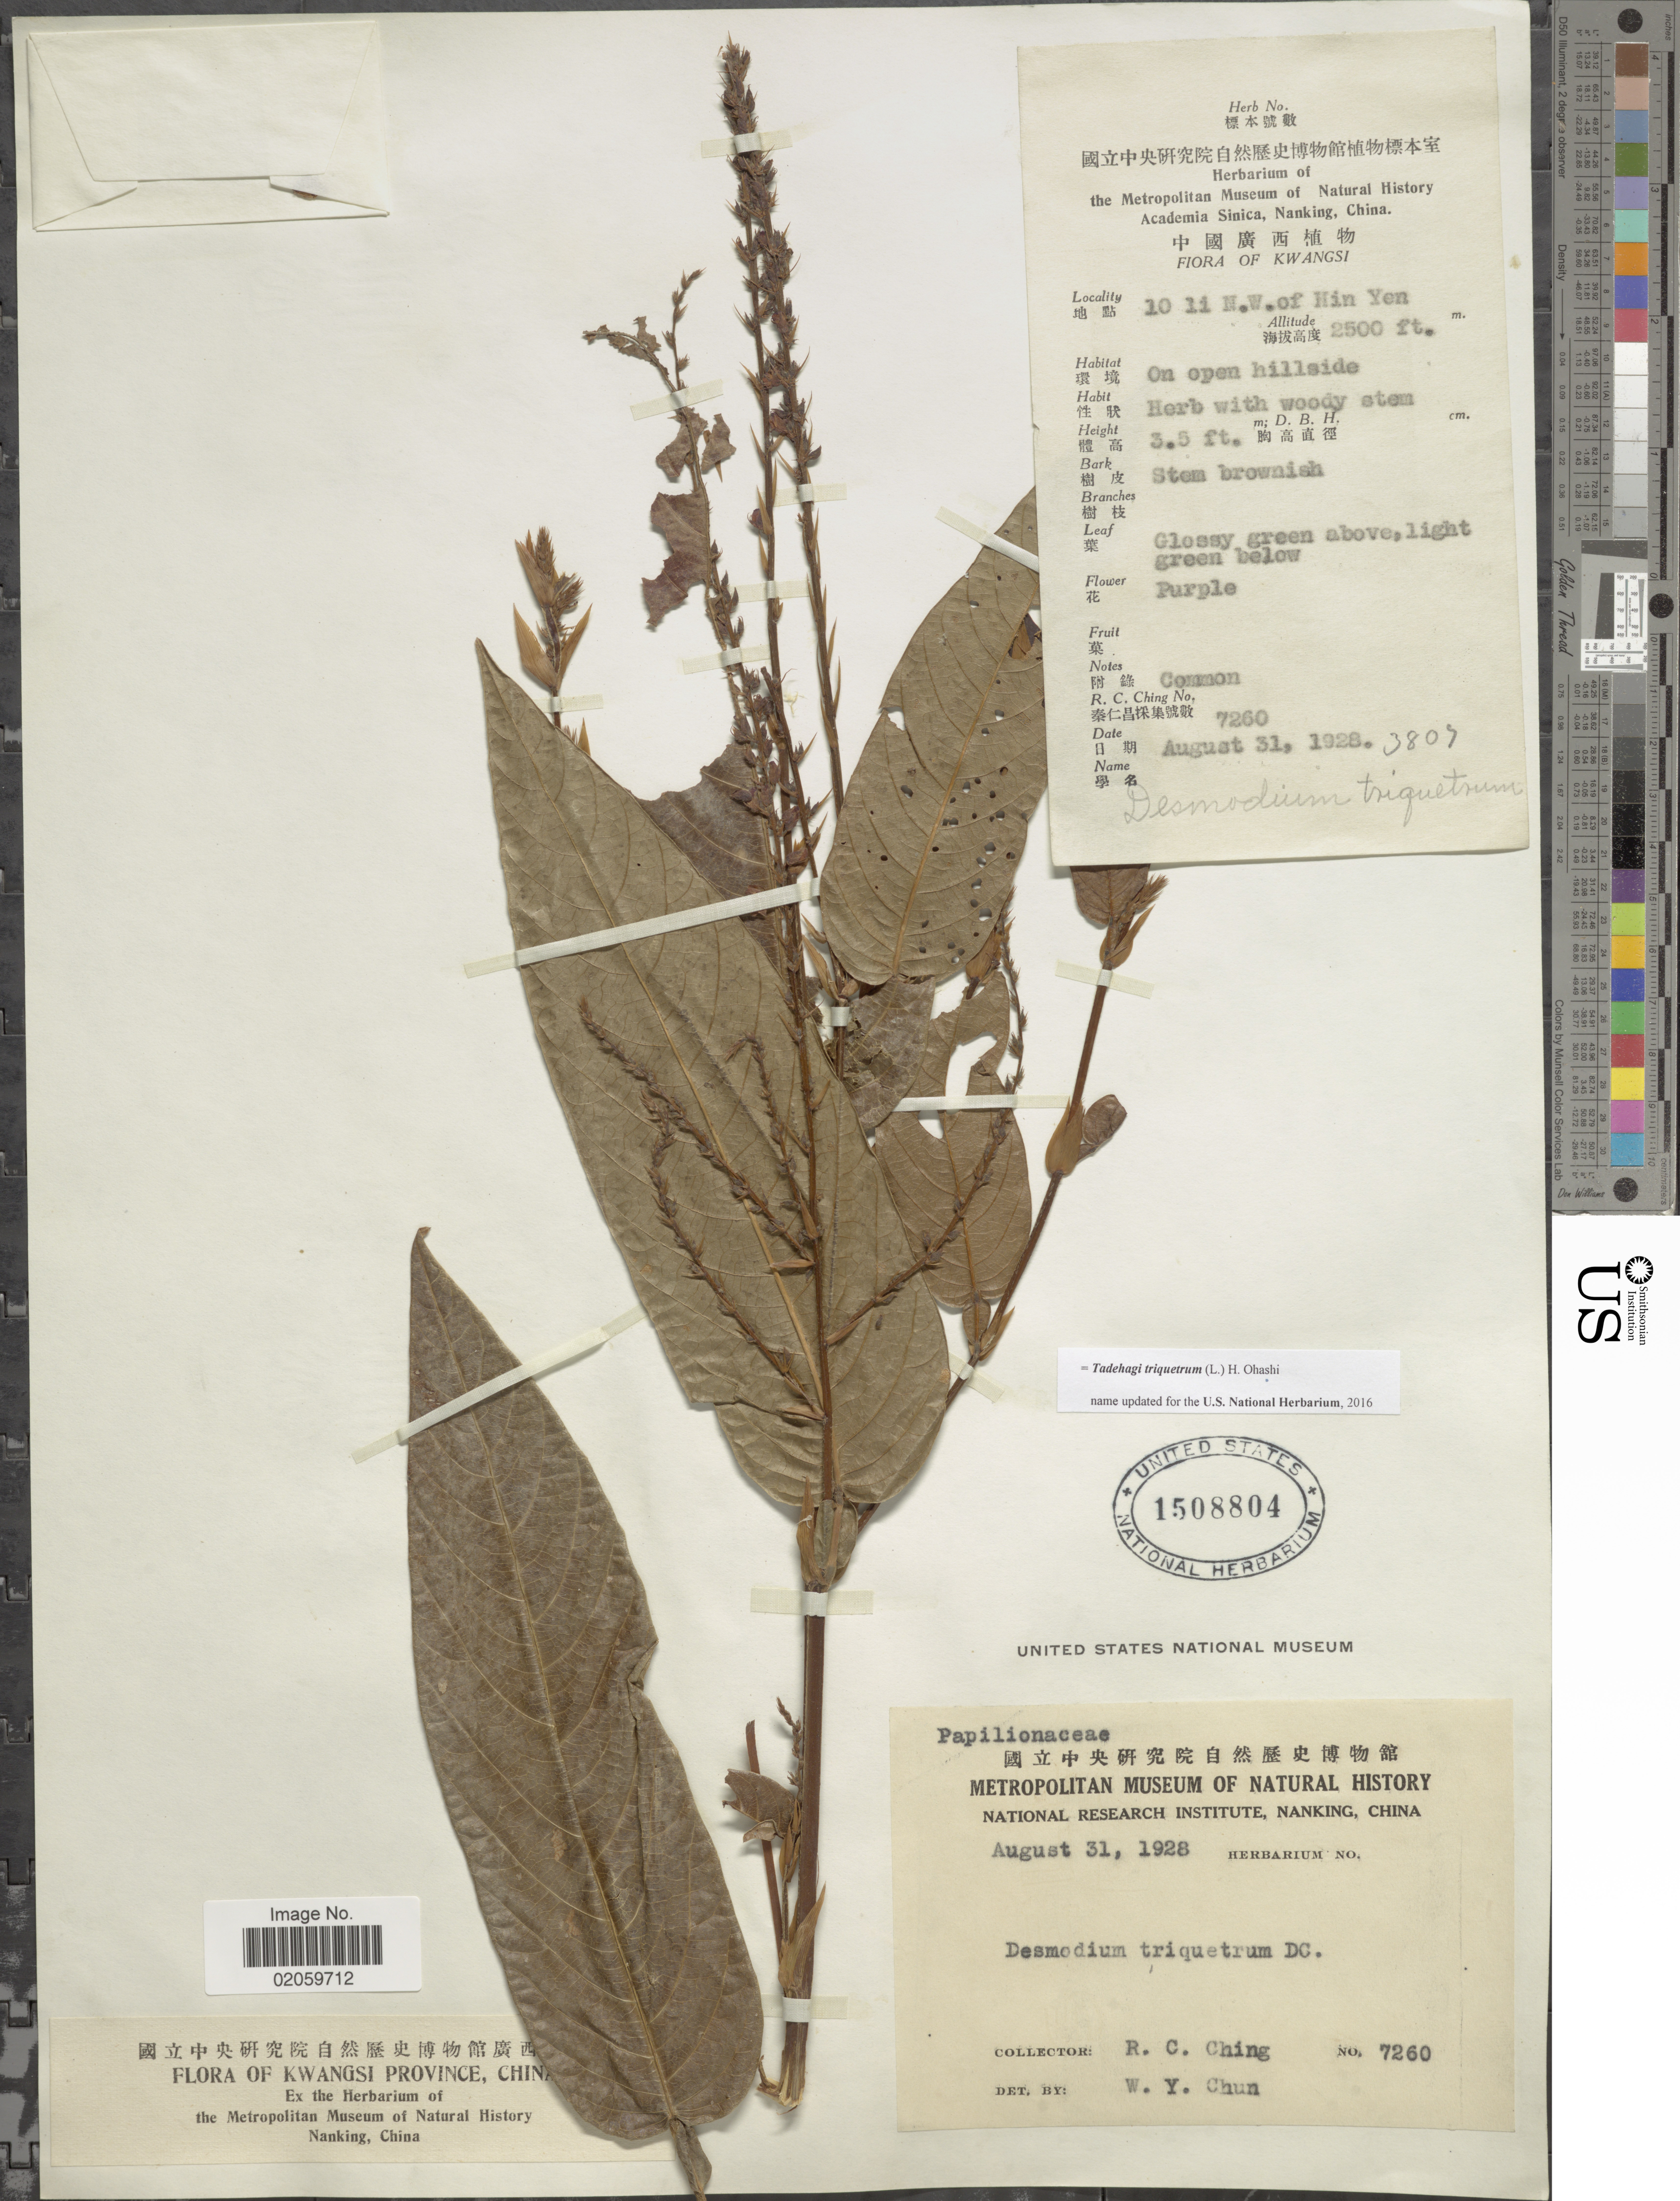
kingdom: Plantae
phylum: Tracheophyta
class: Magnoliopsida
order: Fabales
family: Fabaceae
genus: Tadehagi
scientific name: Tadehagi triquetrum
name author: (L.) H. Ohashi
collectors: R. C. Ching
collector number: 7260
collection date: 1928-08-31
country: China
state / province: Guangxi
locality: Kwangsi, 10 li. N. W. of Hin Yen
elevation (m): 762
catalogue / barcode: US 1508804